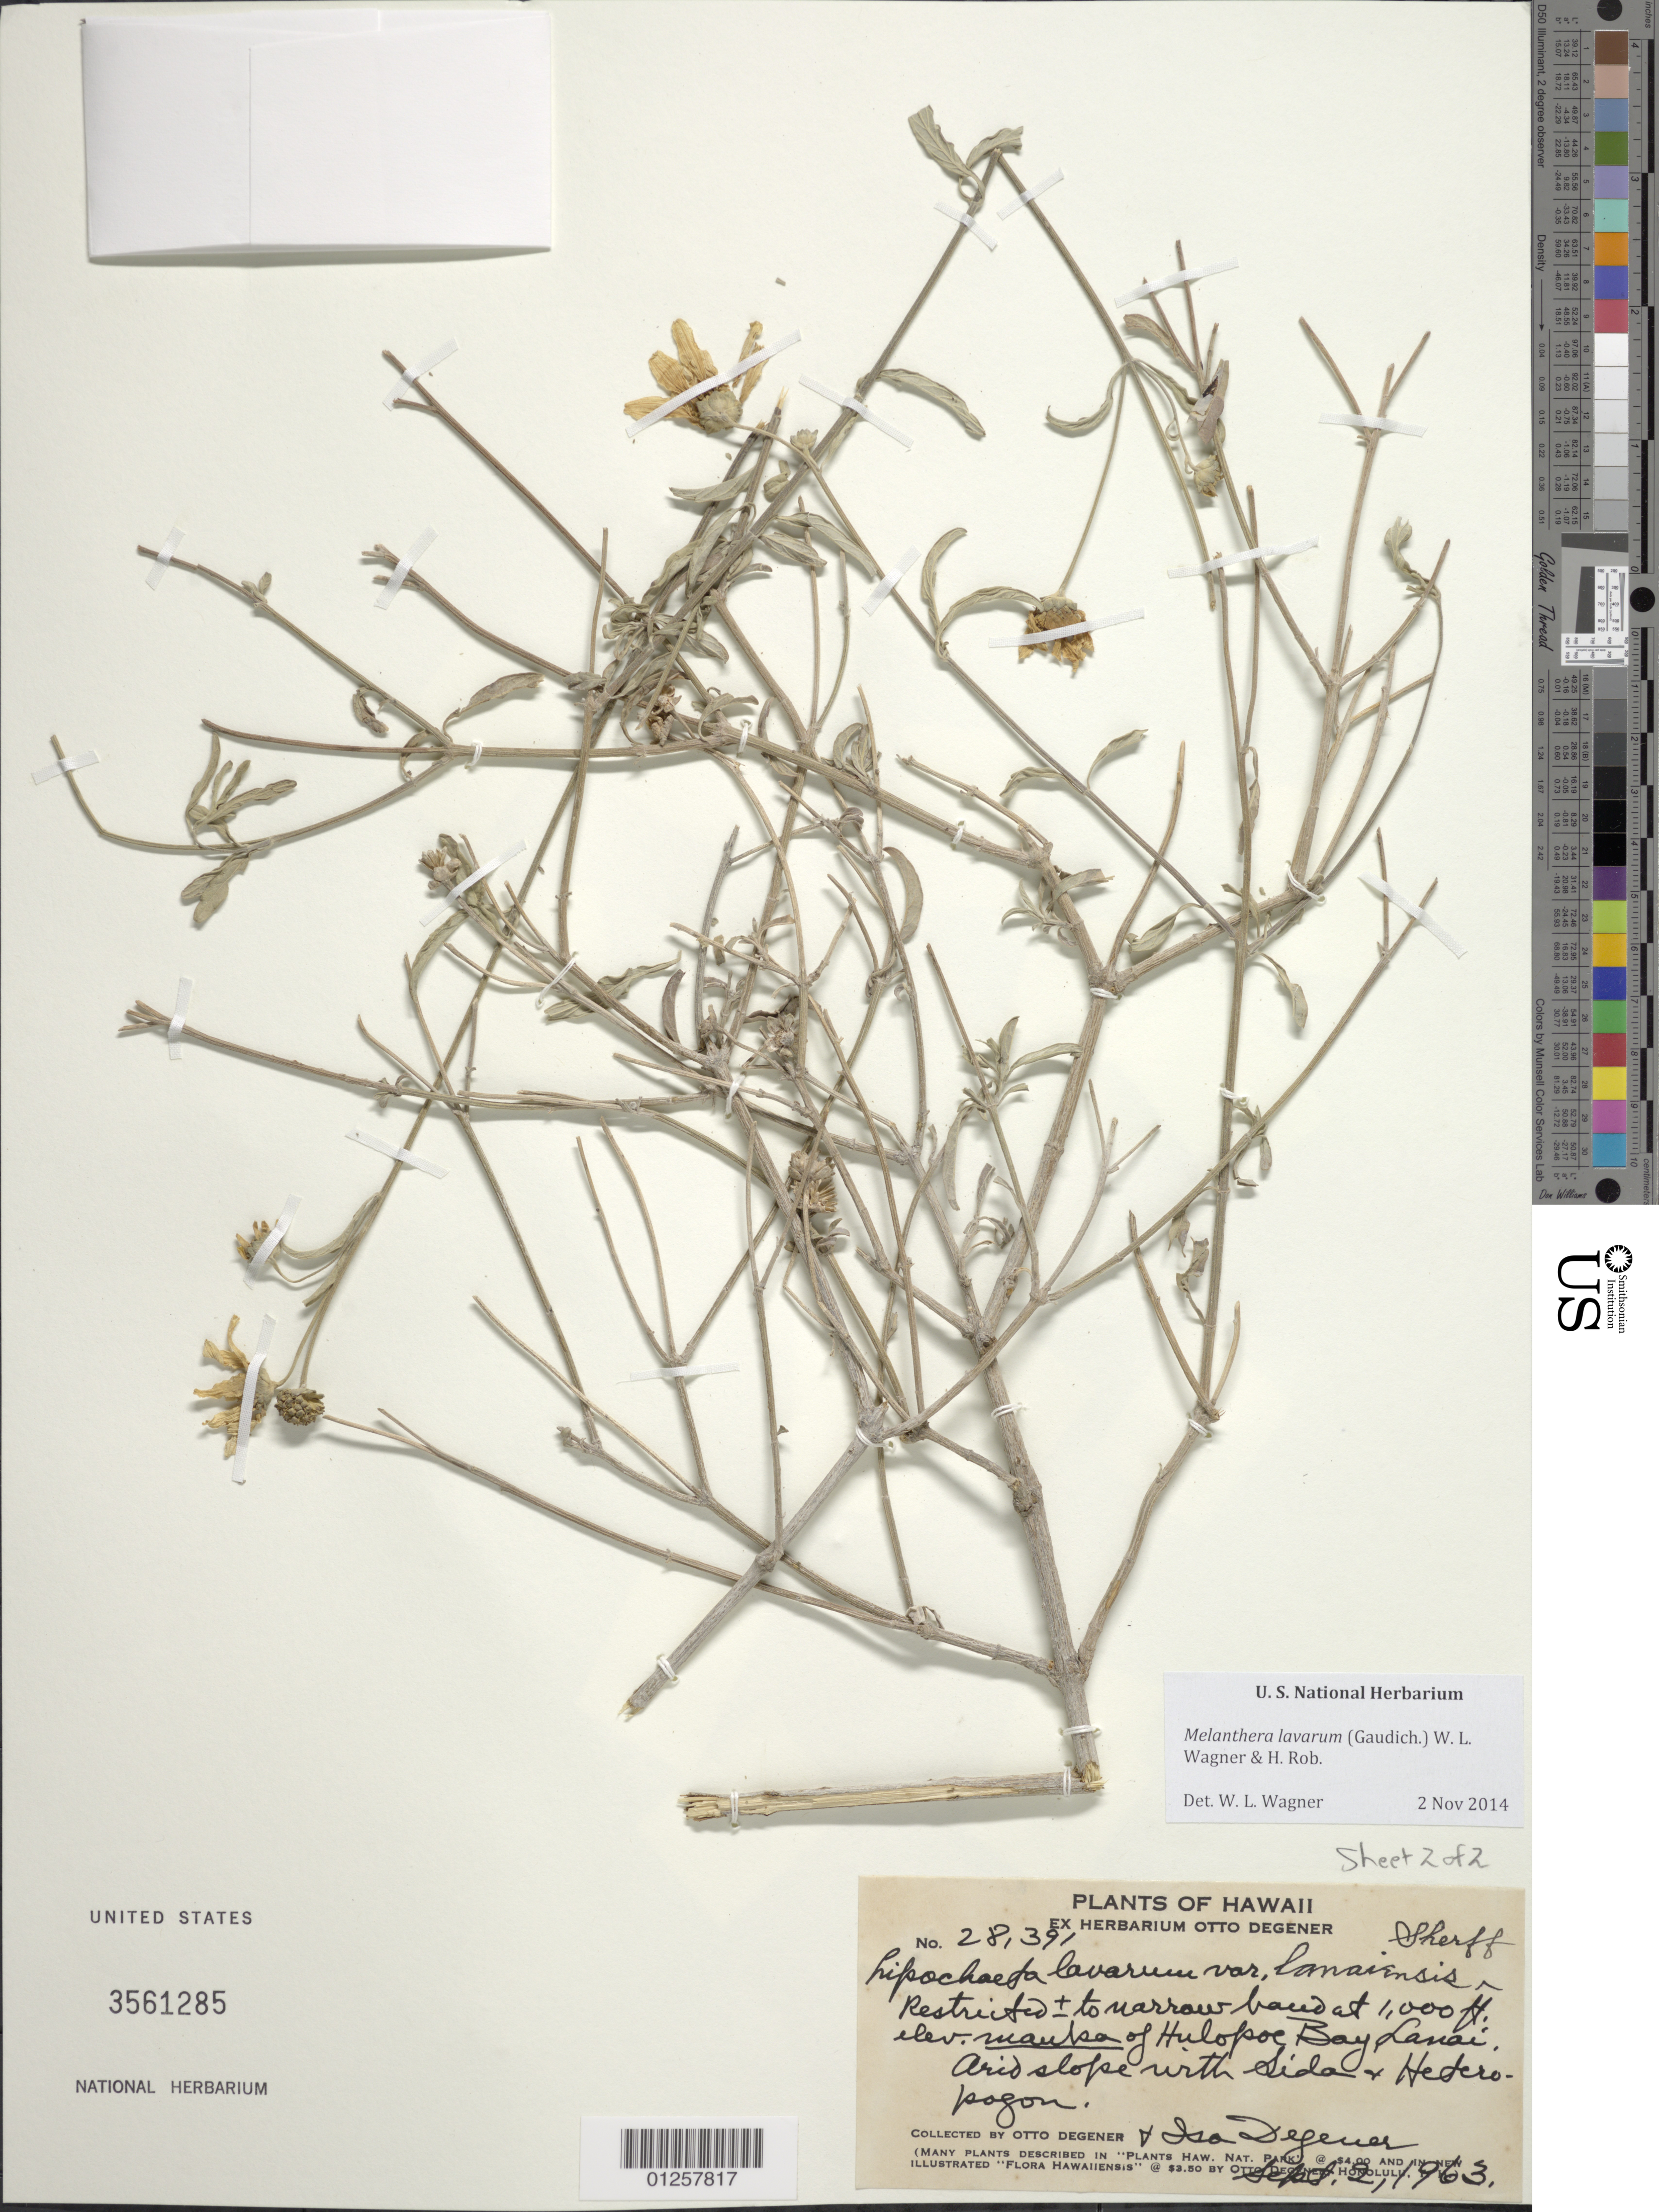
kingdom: Plantae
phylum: Tracheophyta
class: Magnoliopsida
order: Asterales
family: Asteraceae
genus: Wollastonia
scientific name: Wollastonia lavarum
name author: (Gaudich.) Orchard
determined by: Wagner, W. L., (BOT), Smithsonian Institution - National Museum of Natural History (UNITED STATES)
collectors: O. Degener & I. Degener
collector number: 28391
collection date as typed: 2 Sep 1963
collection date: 1963-09-02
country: United States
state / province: Hawaii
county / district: Maui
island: Lana'i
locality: Mauka of Hulopoe Bay.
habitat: Arid slope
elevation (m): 305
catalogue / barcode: US 3561285